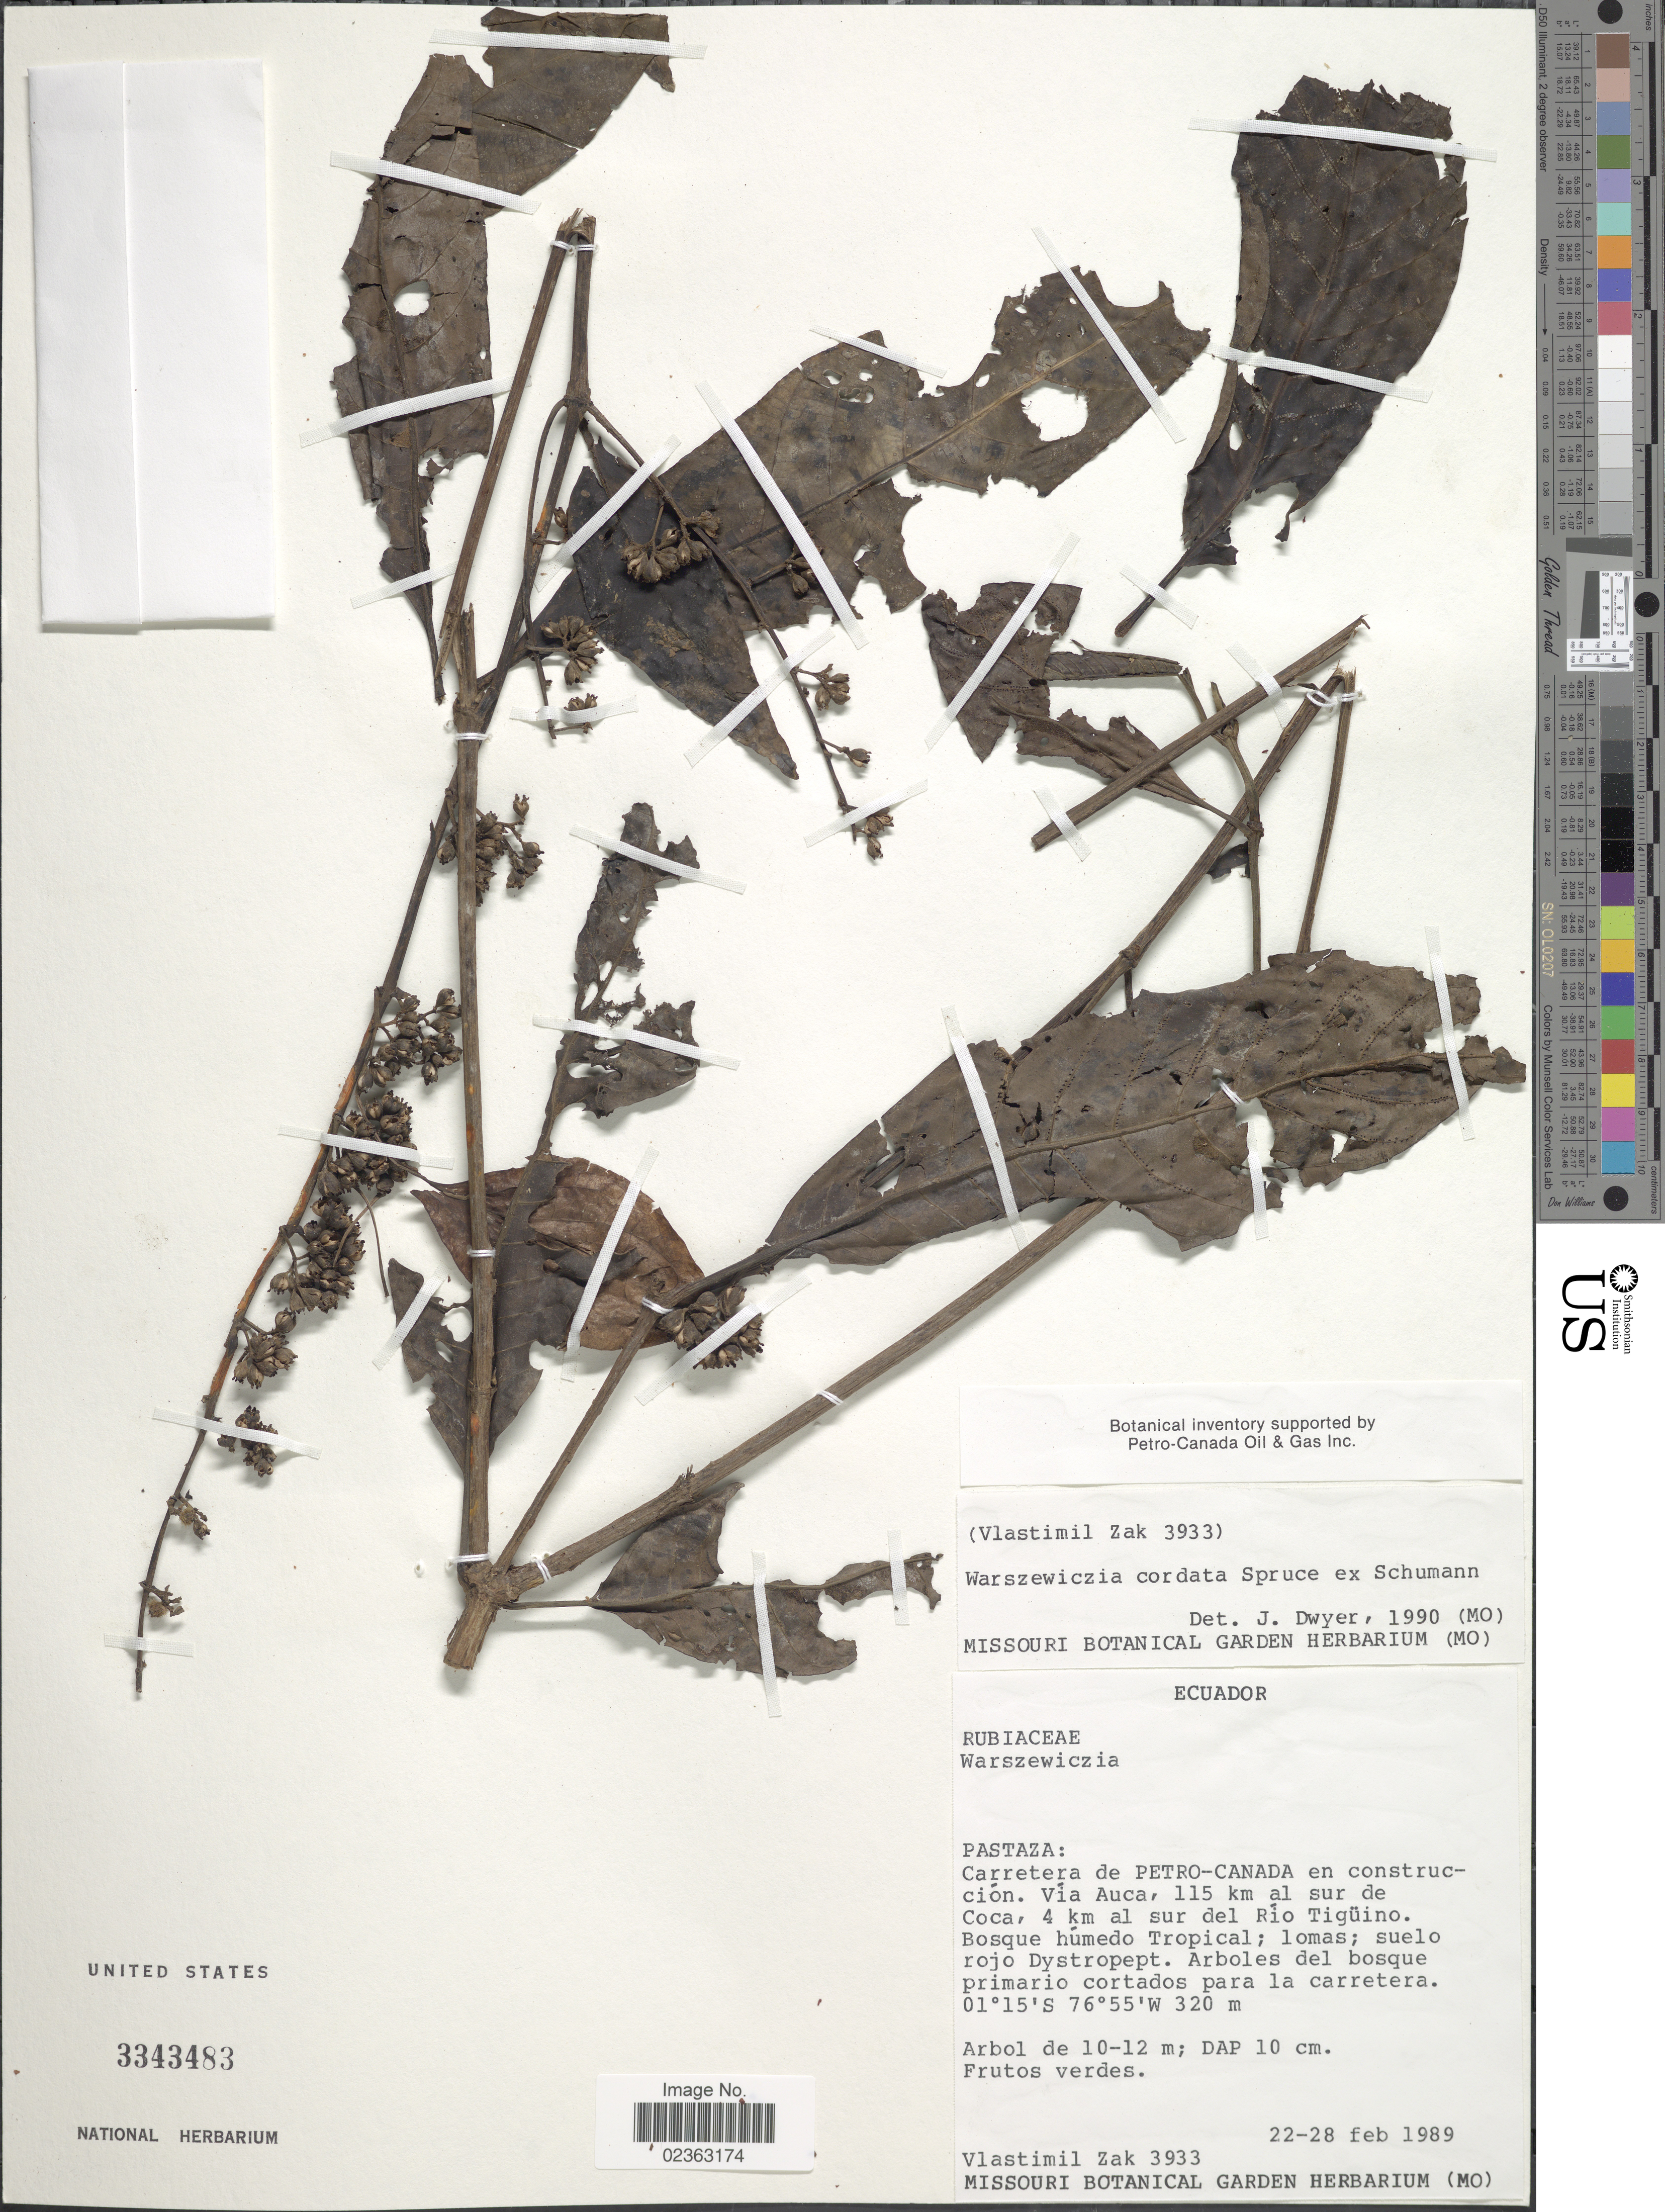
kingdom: Plantae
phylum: Tracheophyta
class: Magnoliopsida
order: Gentianales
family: Rubiaceae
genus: Warszewiczia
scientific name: Warszewiczia cordata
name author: Spruce ex K. Schum.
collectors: V. Zak & J. Jaramillo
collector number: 3933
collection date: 1989-02-22/1989-02-28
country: Ecuador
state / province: Pastaza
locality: Carretera de Petro-Canada en contrucion, Via Auca, 115 km al sur de Coca, 4 km al sure del Rio Tiguino, bosque humedo Tropical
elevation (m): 320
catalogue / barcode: US 3343483